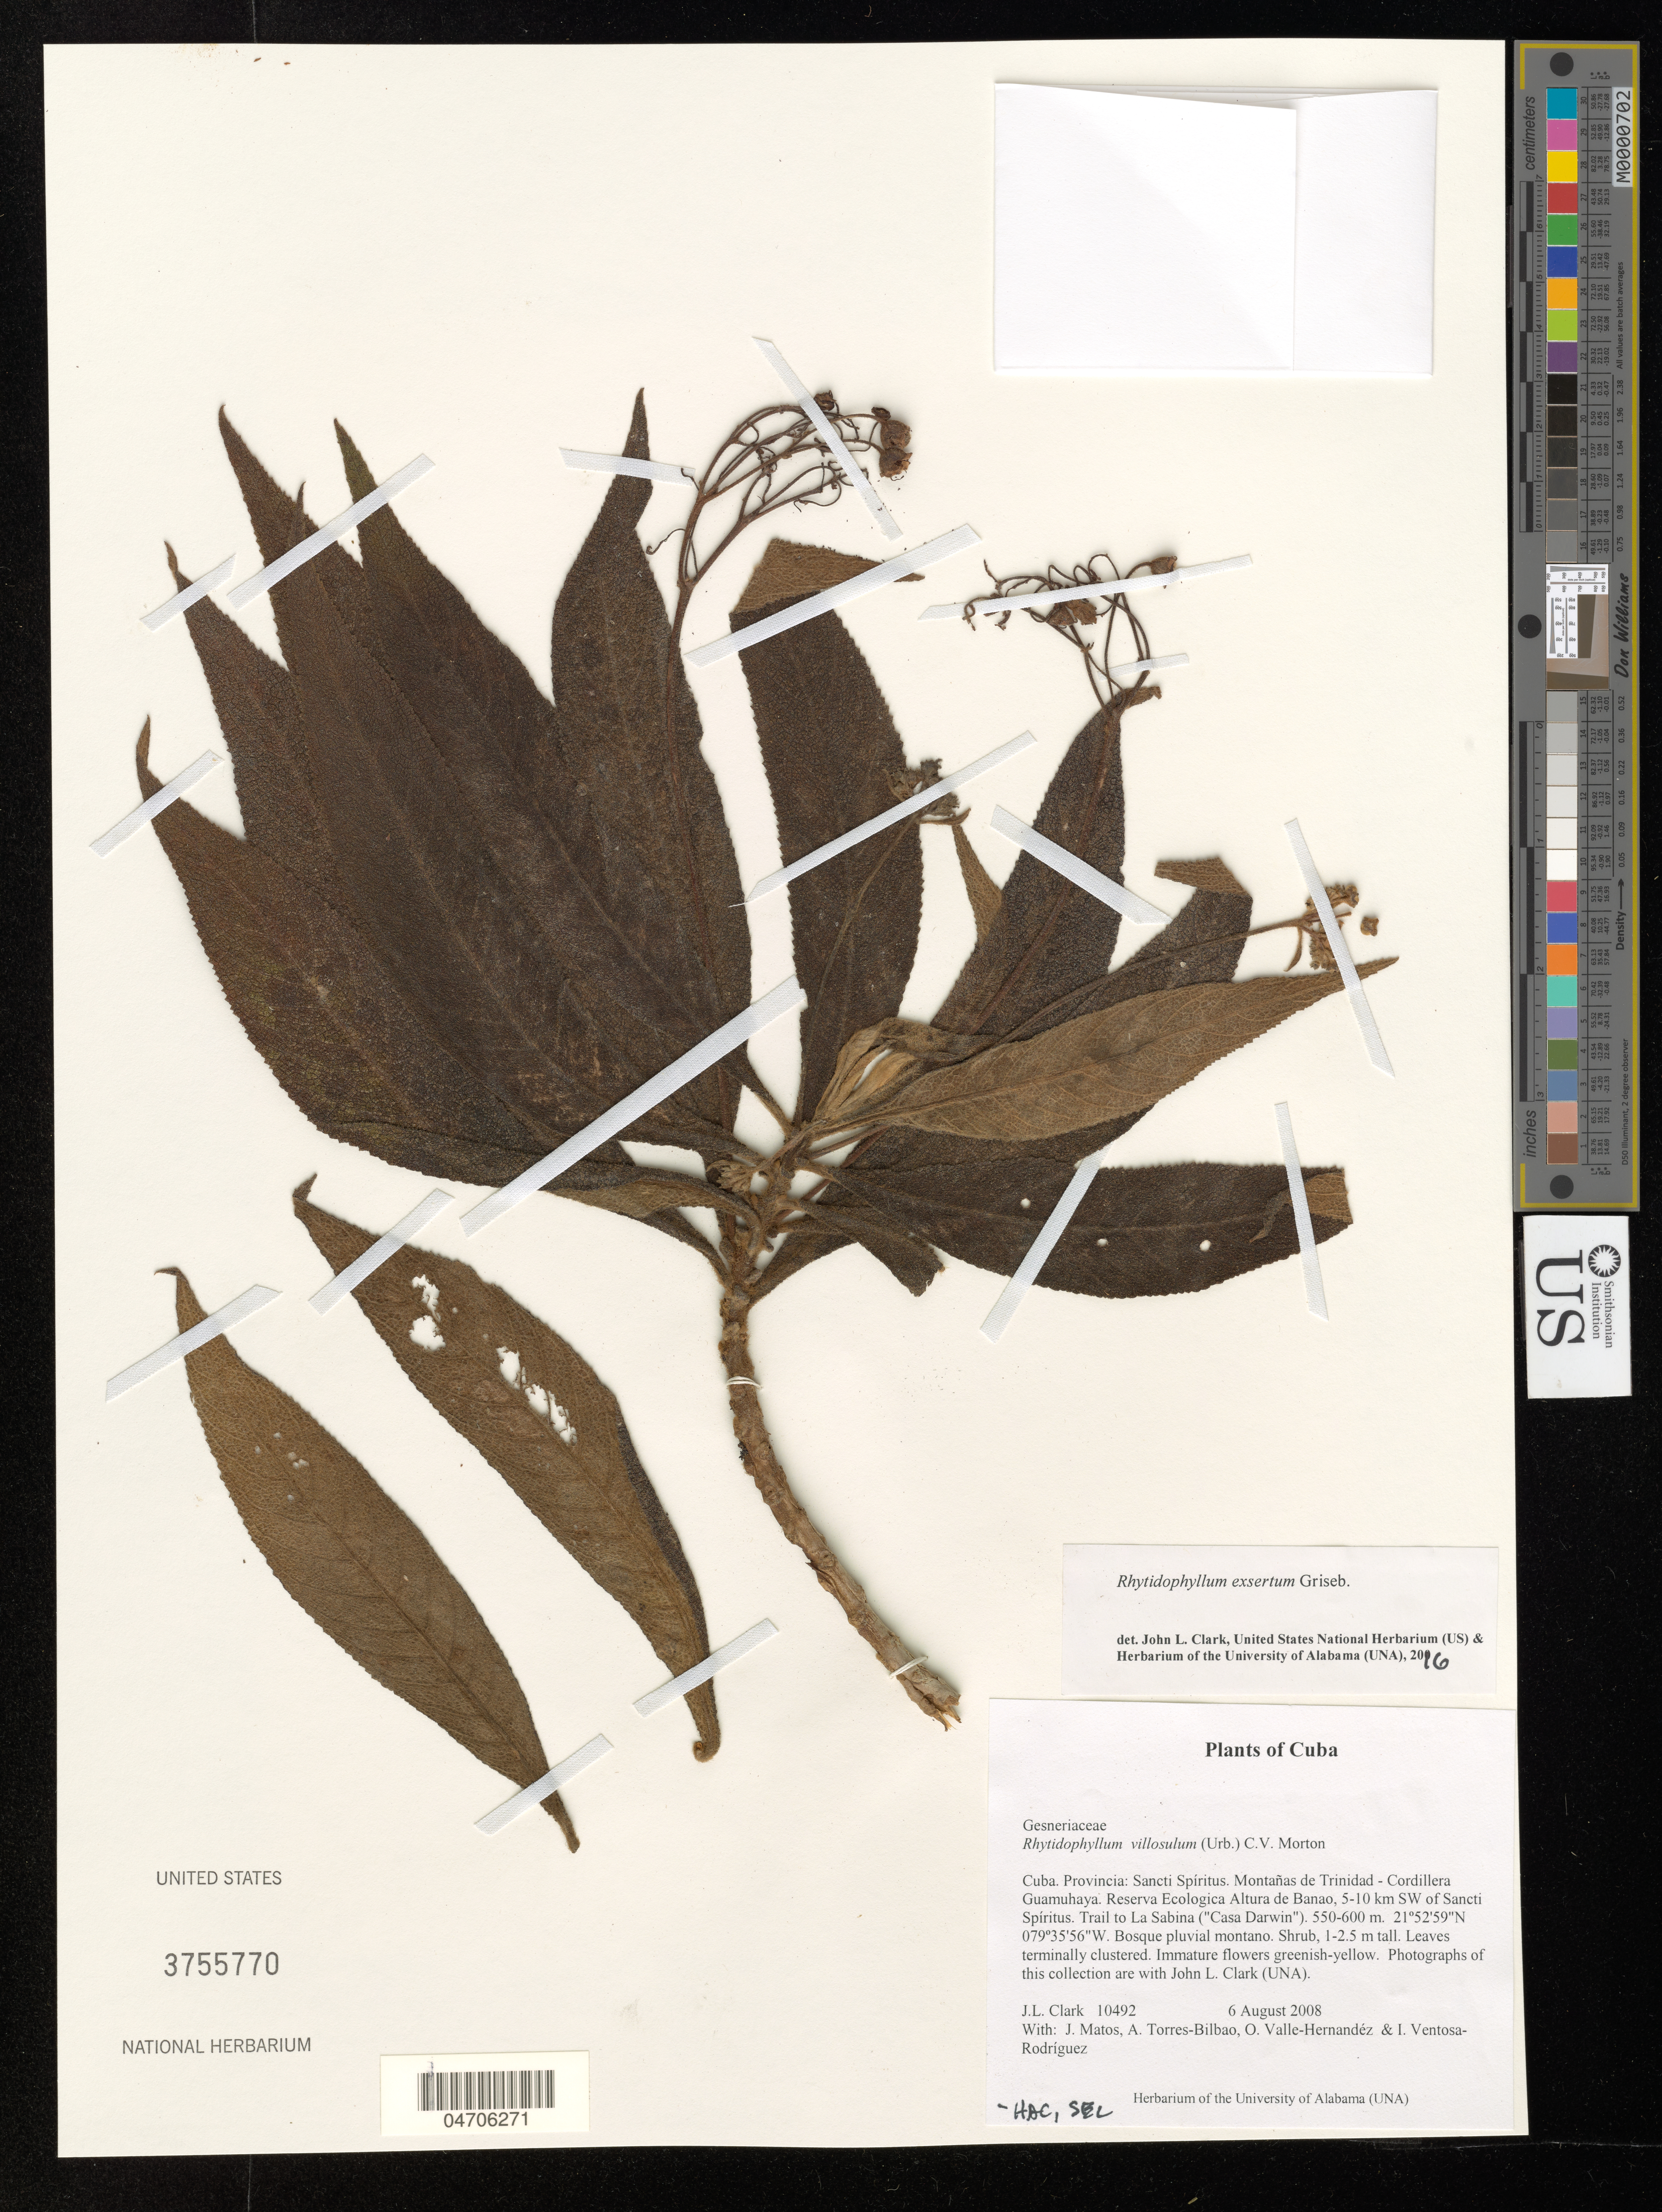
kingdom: Plantae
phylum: Tracheophyta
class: Magnoliopsida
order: Lamiales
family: Gesneriaceae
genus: Rhytidophyllum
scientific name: Rhytidophyllum exsertum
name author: Griseb.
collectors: J. L. Clark, J. Matos, A. Torres-Bilbao, O. Valle-Hernandez & I. Ventosa-Rodríquez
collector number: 10492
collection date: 2008-08-06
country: Cuba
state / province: Sancti Spíritus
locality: Montañas de Trinidad - Cordillera Guamuhaya. Reserva Ecologica Altura de Banao, 5-10 km SW of Sancti Spíritus. Trail to La Sabina ("Casa Darwin").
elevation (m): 550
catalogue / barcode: US 3755770